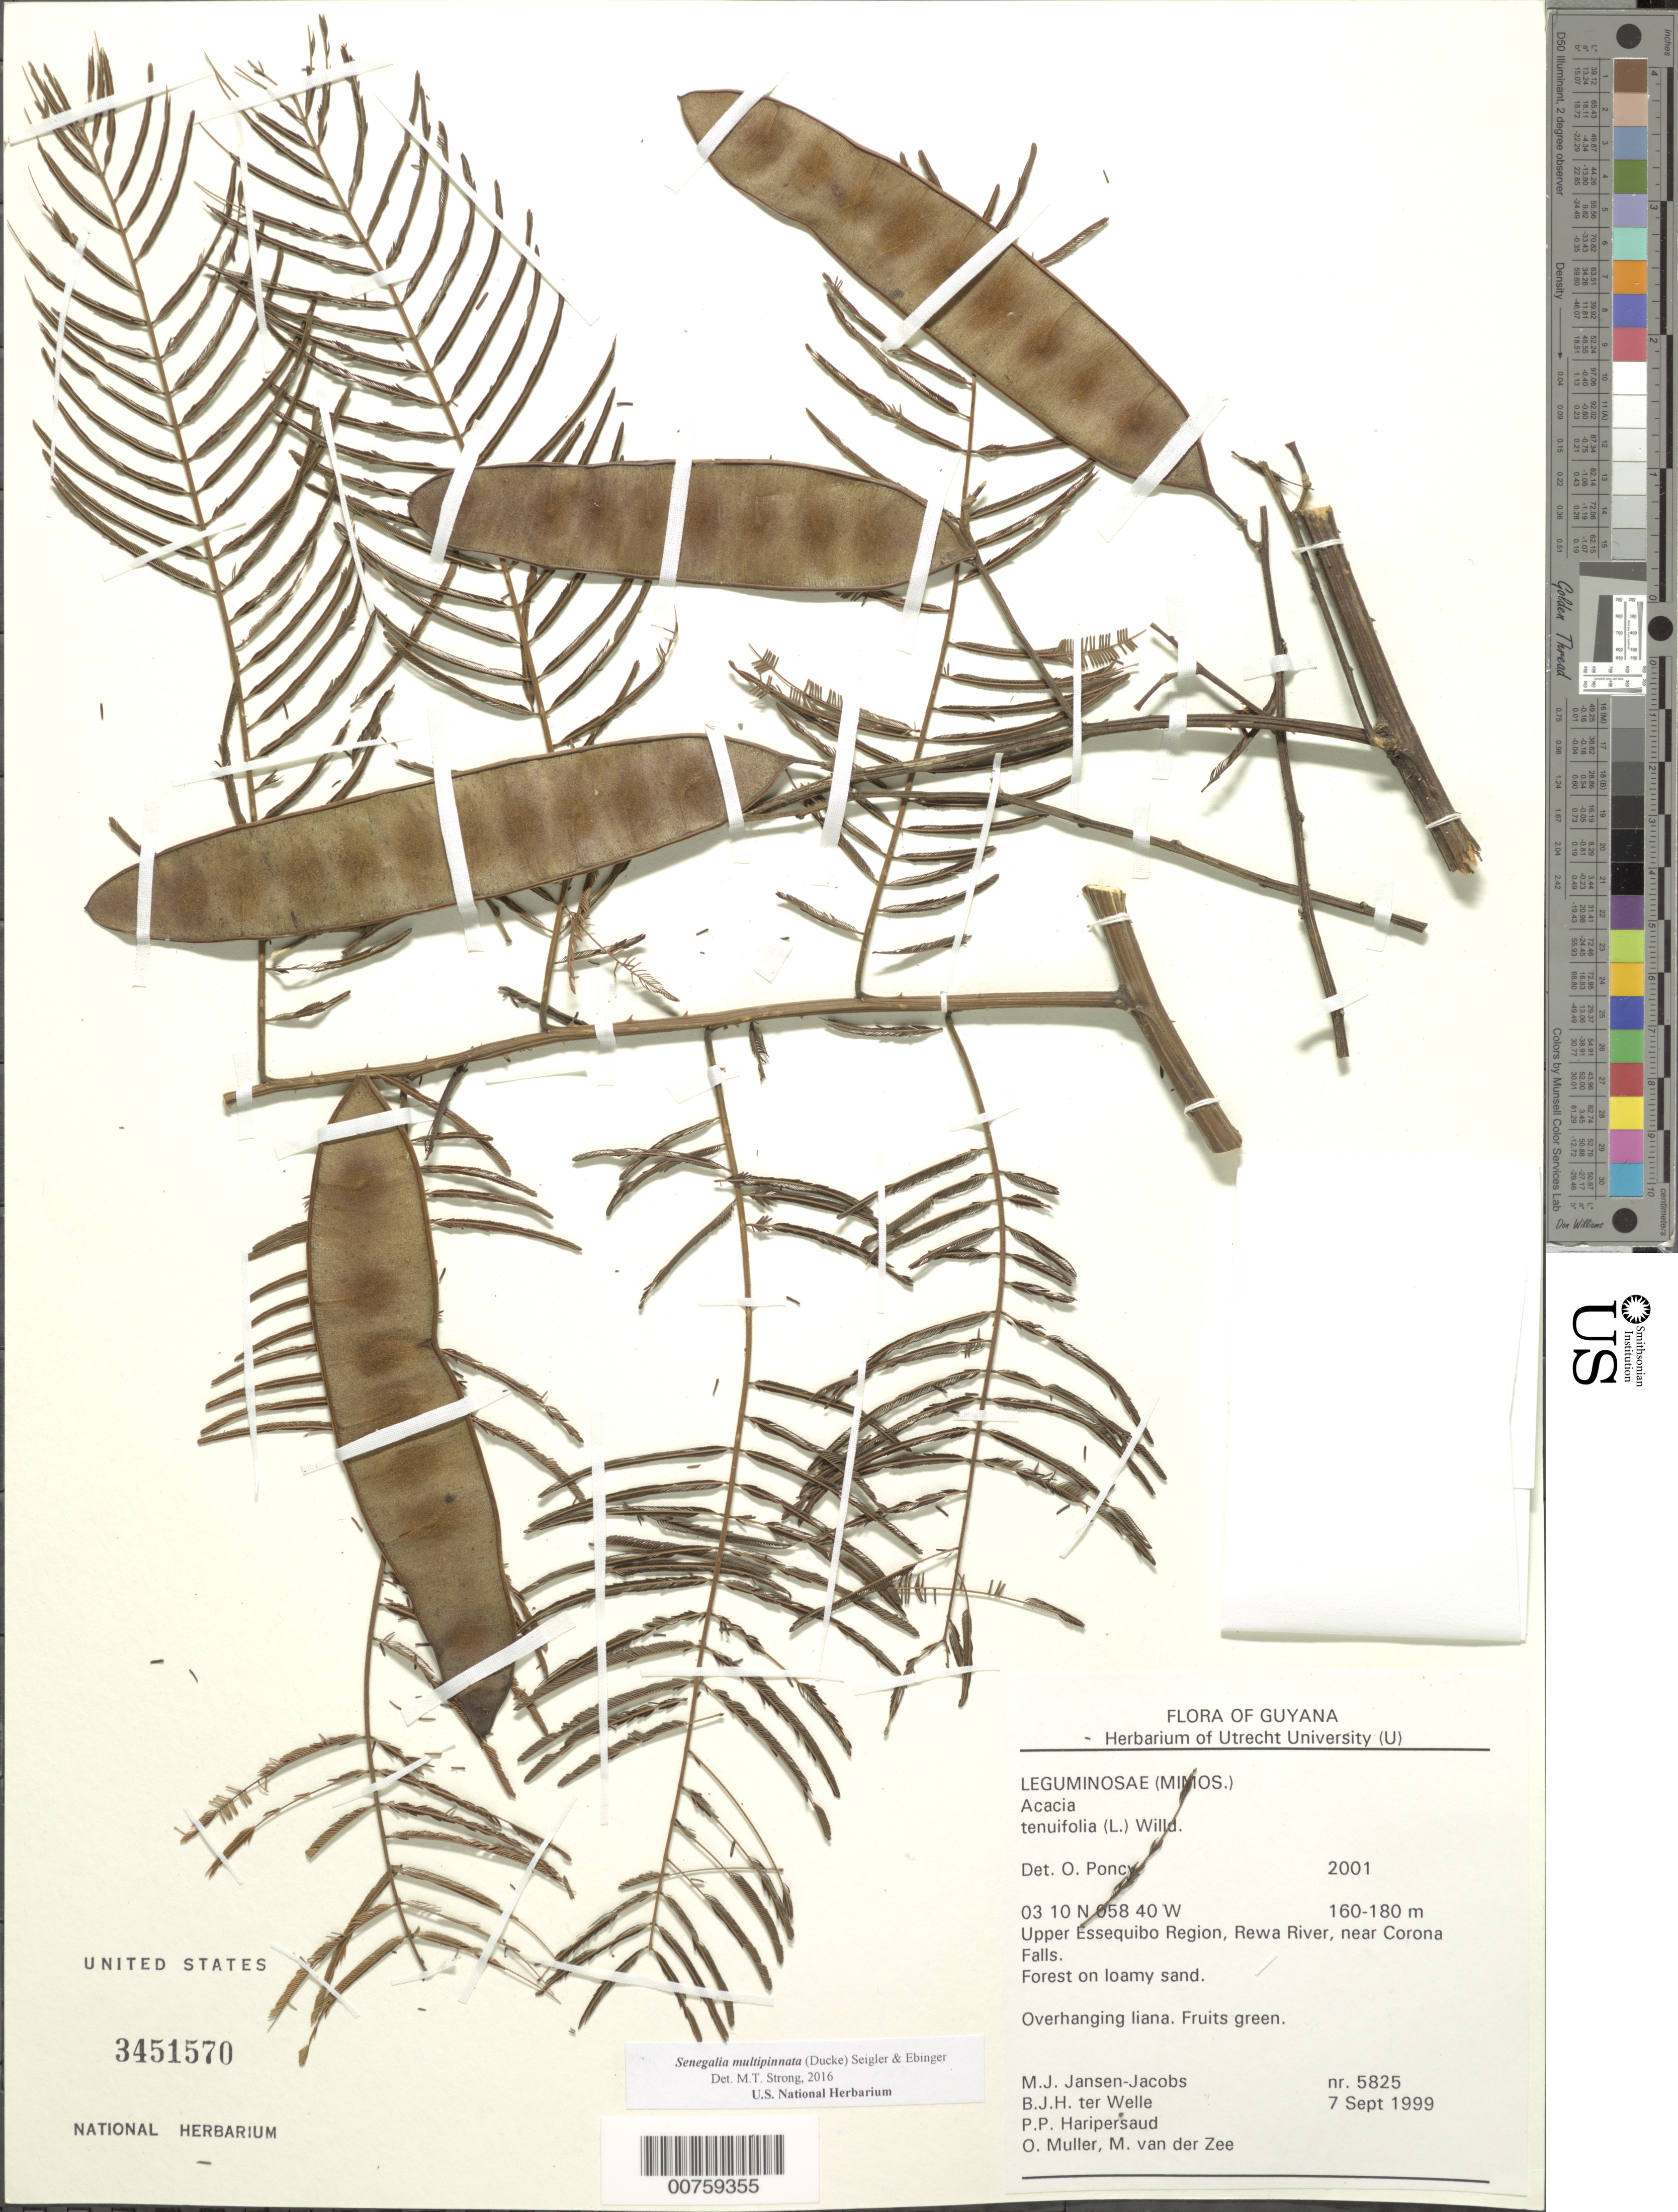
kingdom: Plantae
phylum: Tracheophyta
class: Magnoliopsida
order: Fabales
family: Fabaceae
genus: Senegalia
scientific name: Senegalia multipinnata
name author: (Ducke) Seigler & Ebinger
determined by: Strong, M. T., (US), Smithsonian Institution - National Museum of Natural History (UNITED STATES)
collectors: M. J. Jansen-Jacobs, B. Welle, P. Haripersaud, O. Muller & M. van der Zee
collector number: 5825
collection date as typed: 7-Sep-99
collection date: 1999-09-07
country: Guyana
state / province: U. Takutu-U. Essequibo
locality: Rewa River, near Corona Falls, Upper Essequibo Region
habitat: Forest on loamy sand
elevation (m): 160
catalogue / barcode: US 3451570